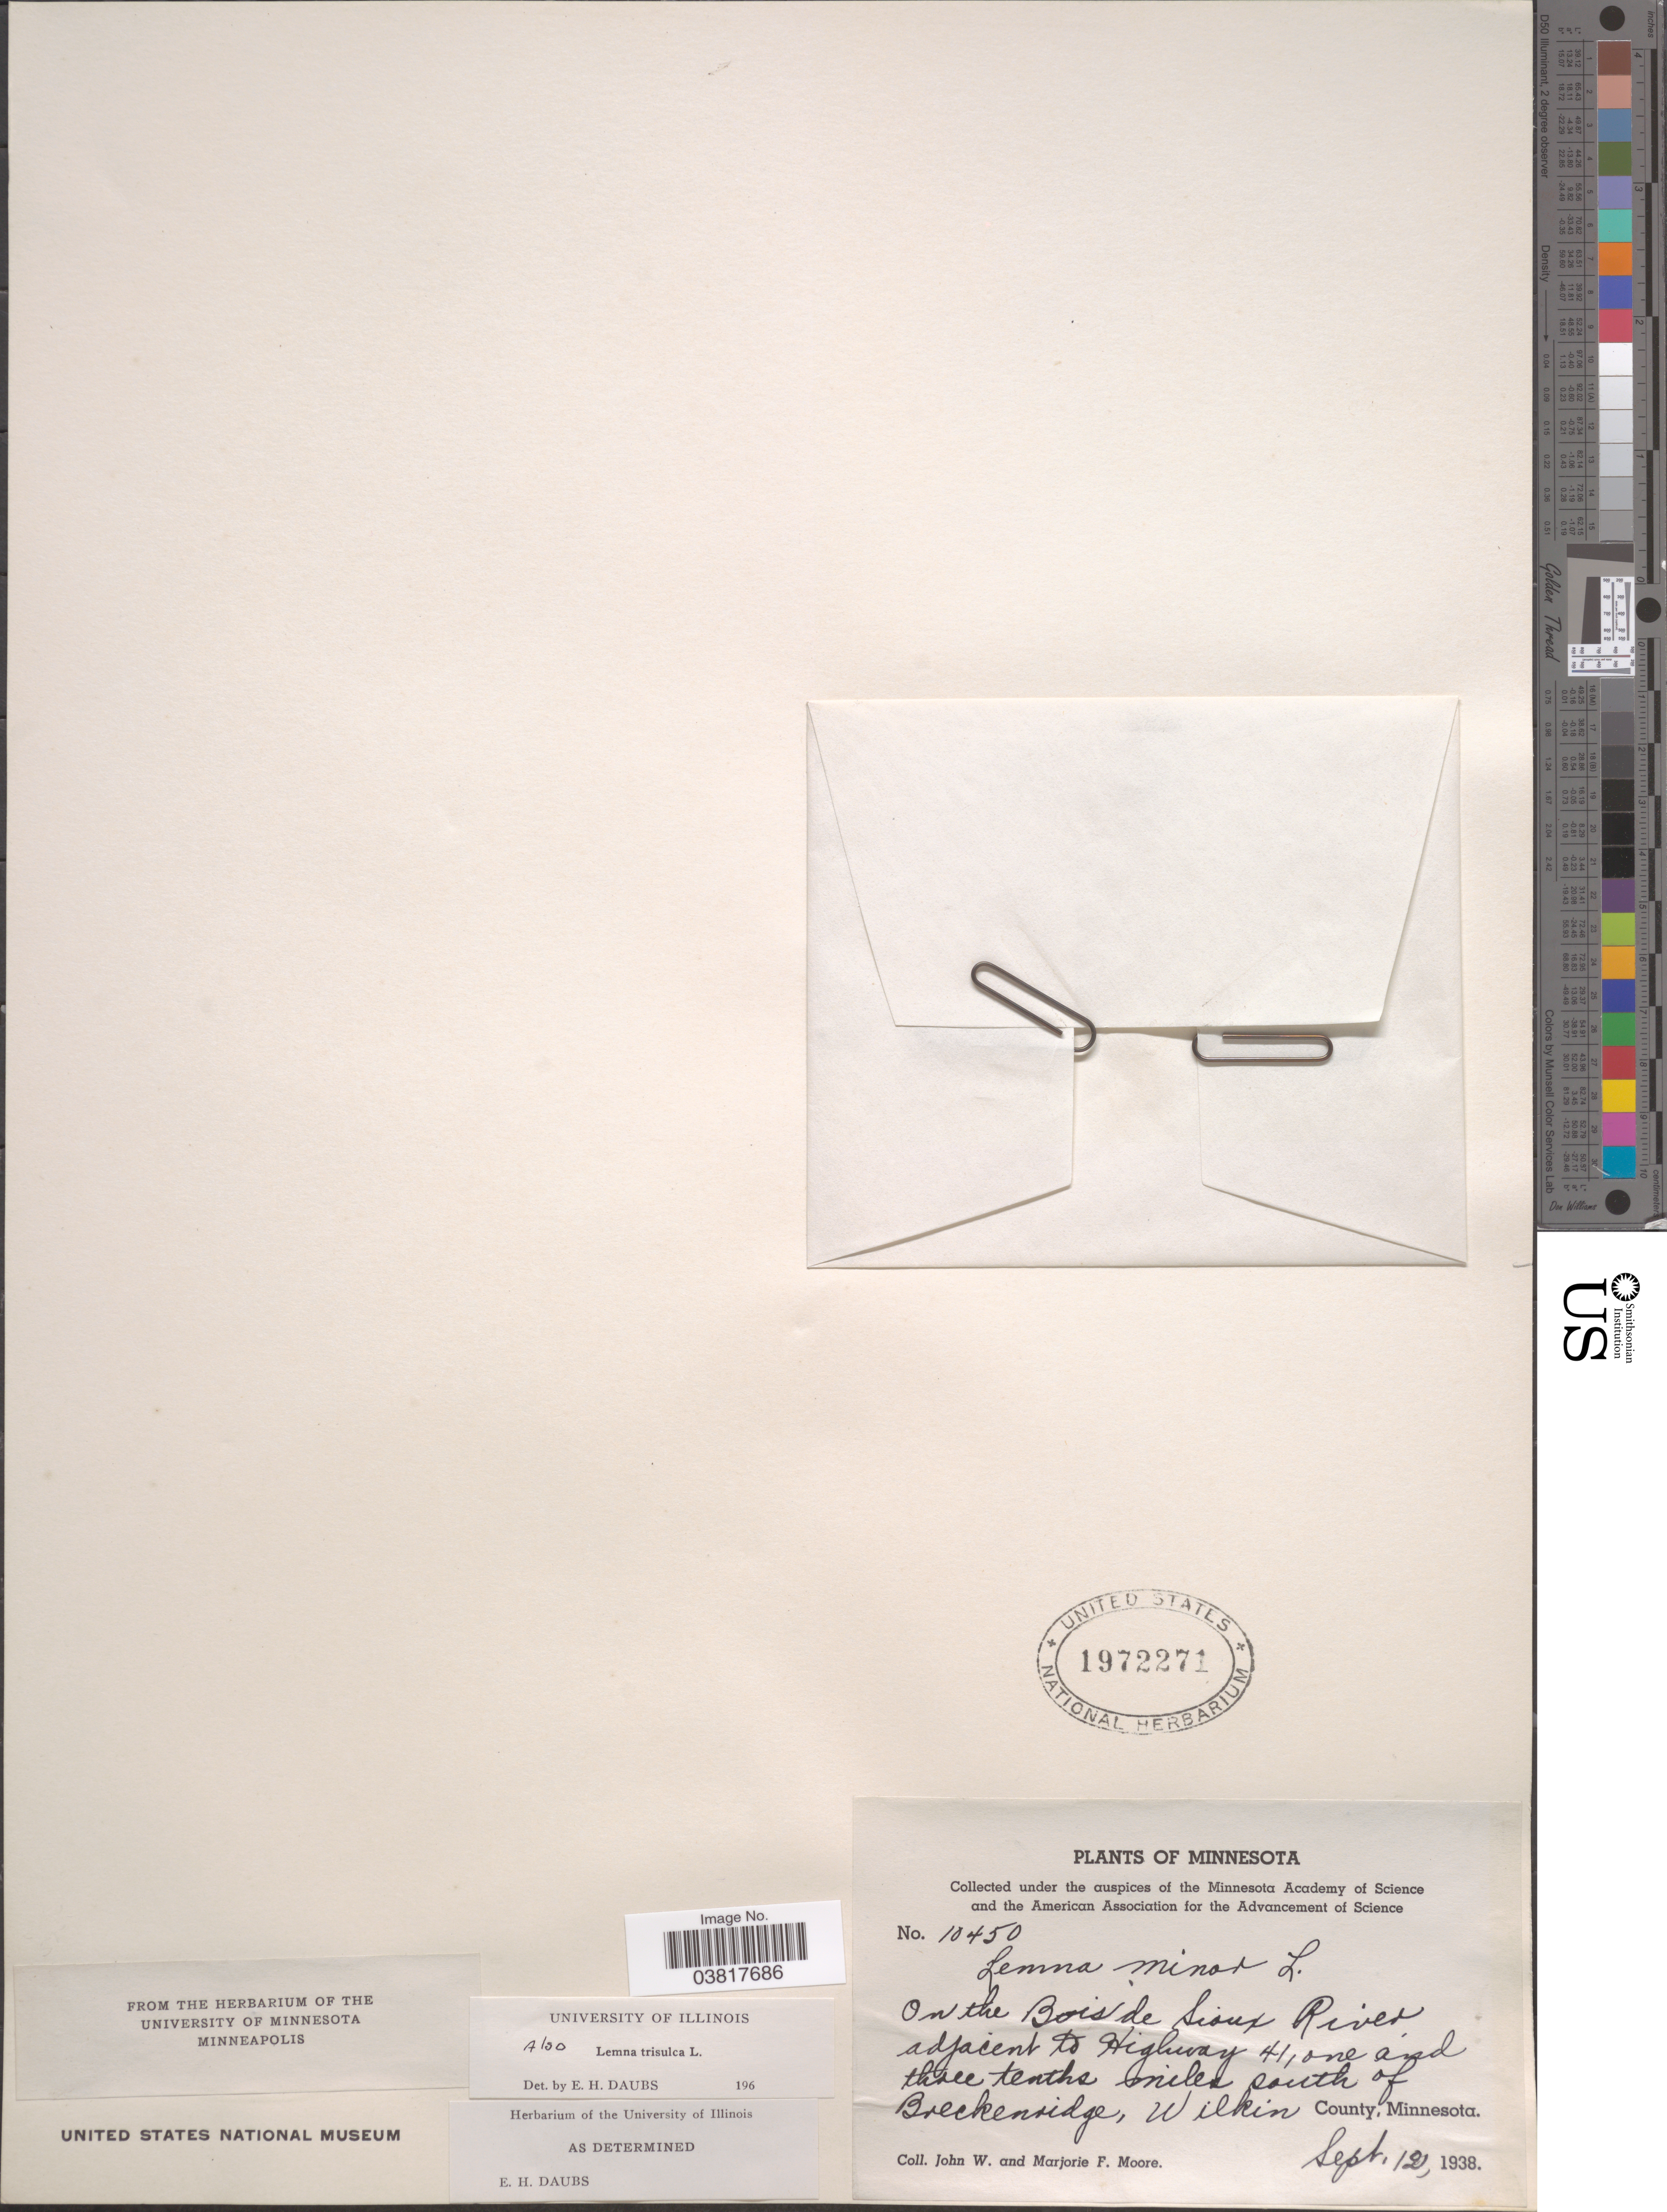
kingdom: Plantae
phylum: Tracheophyta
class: Liliopsida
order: Alismatales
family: Araceae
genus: Lemna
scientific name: Lemna trisulca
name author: L.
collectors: J. Moore & M. J. Moore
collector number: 10450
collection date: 1938-09-12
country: United States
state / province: Minnesota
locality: On the Bois Sioux River, adjacent to Highway 41, one and three tenths miles south of Breckenridge, Wilkin County.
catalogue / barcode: US 1972271